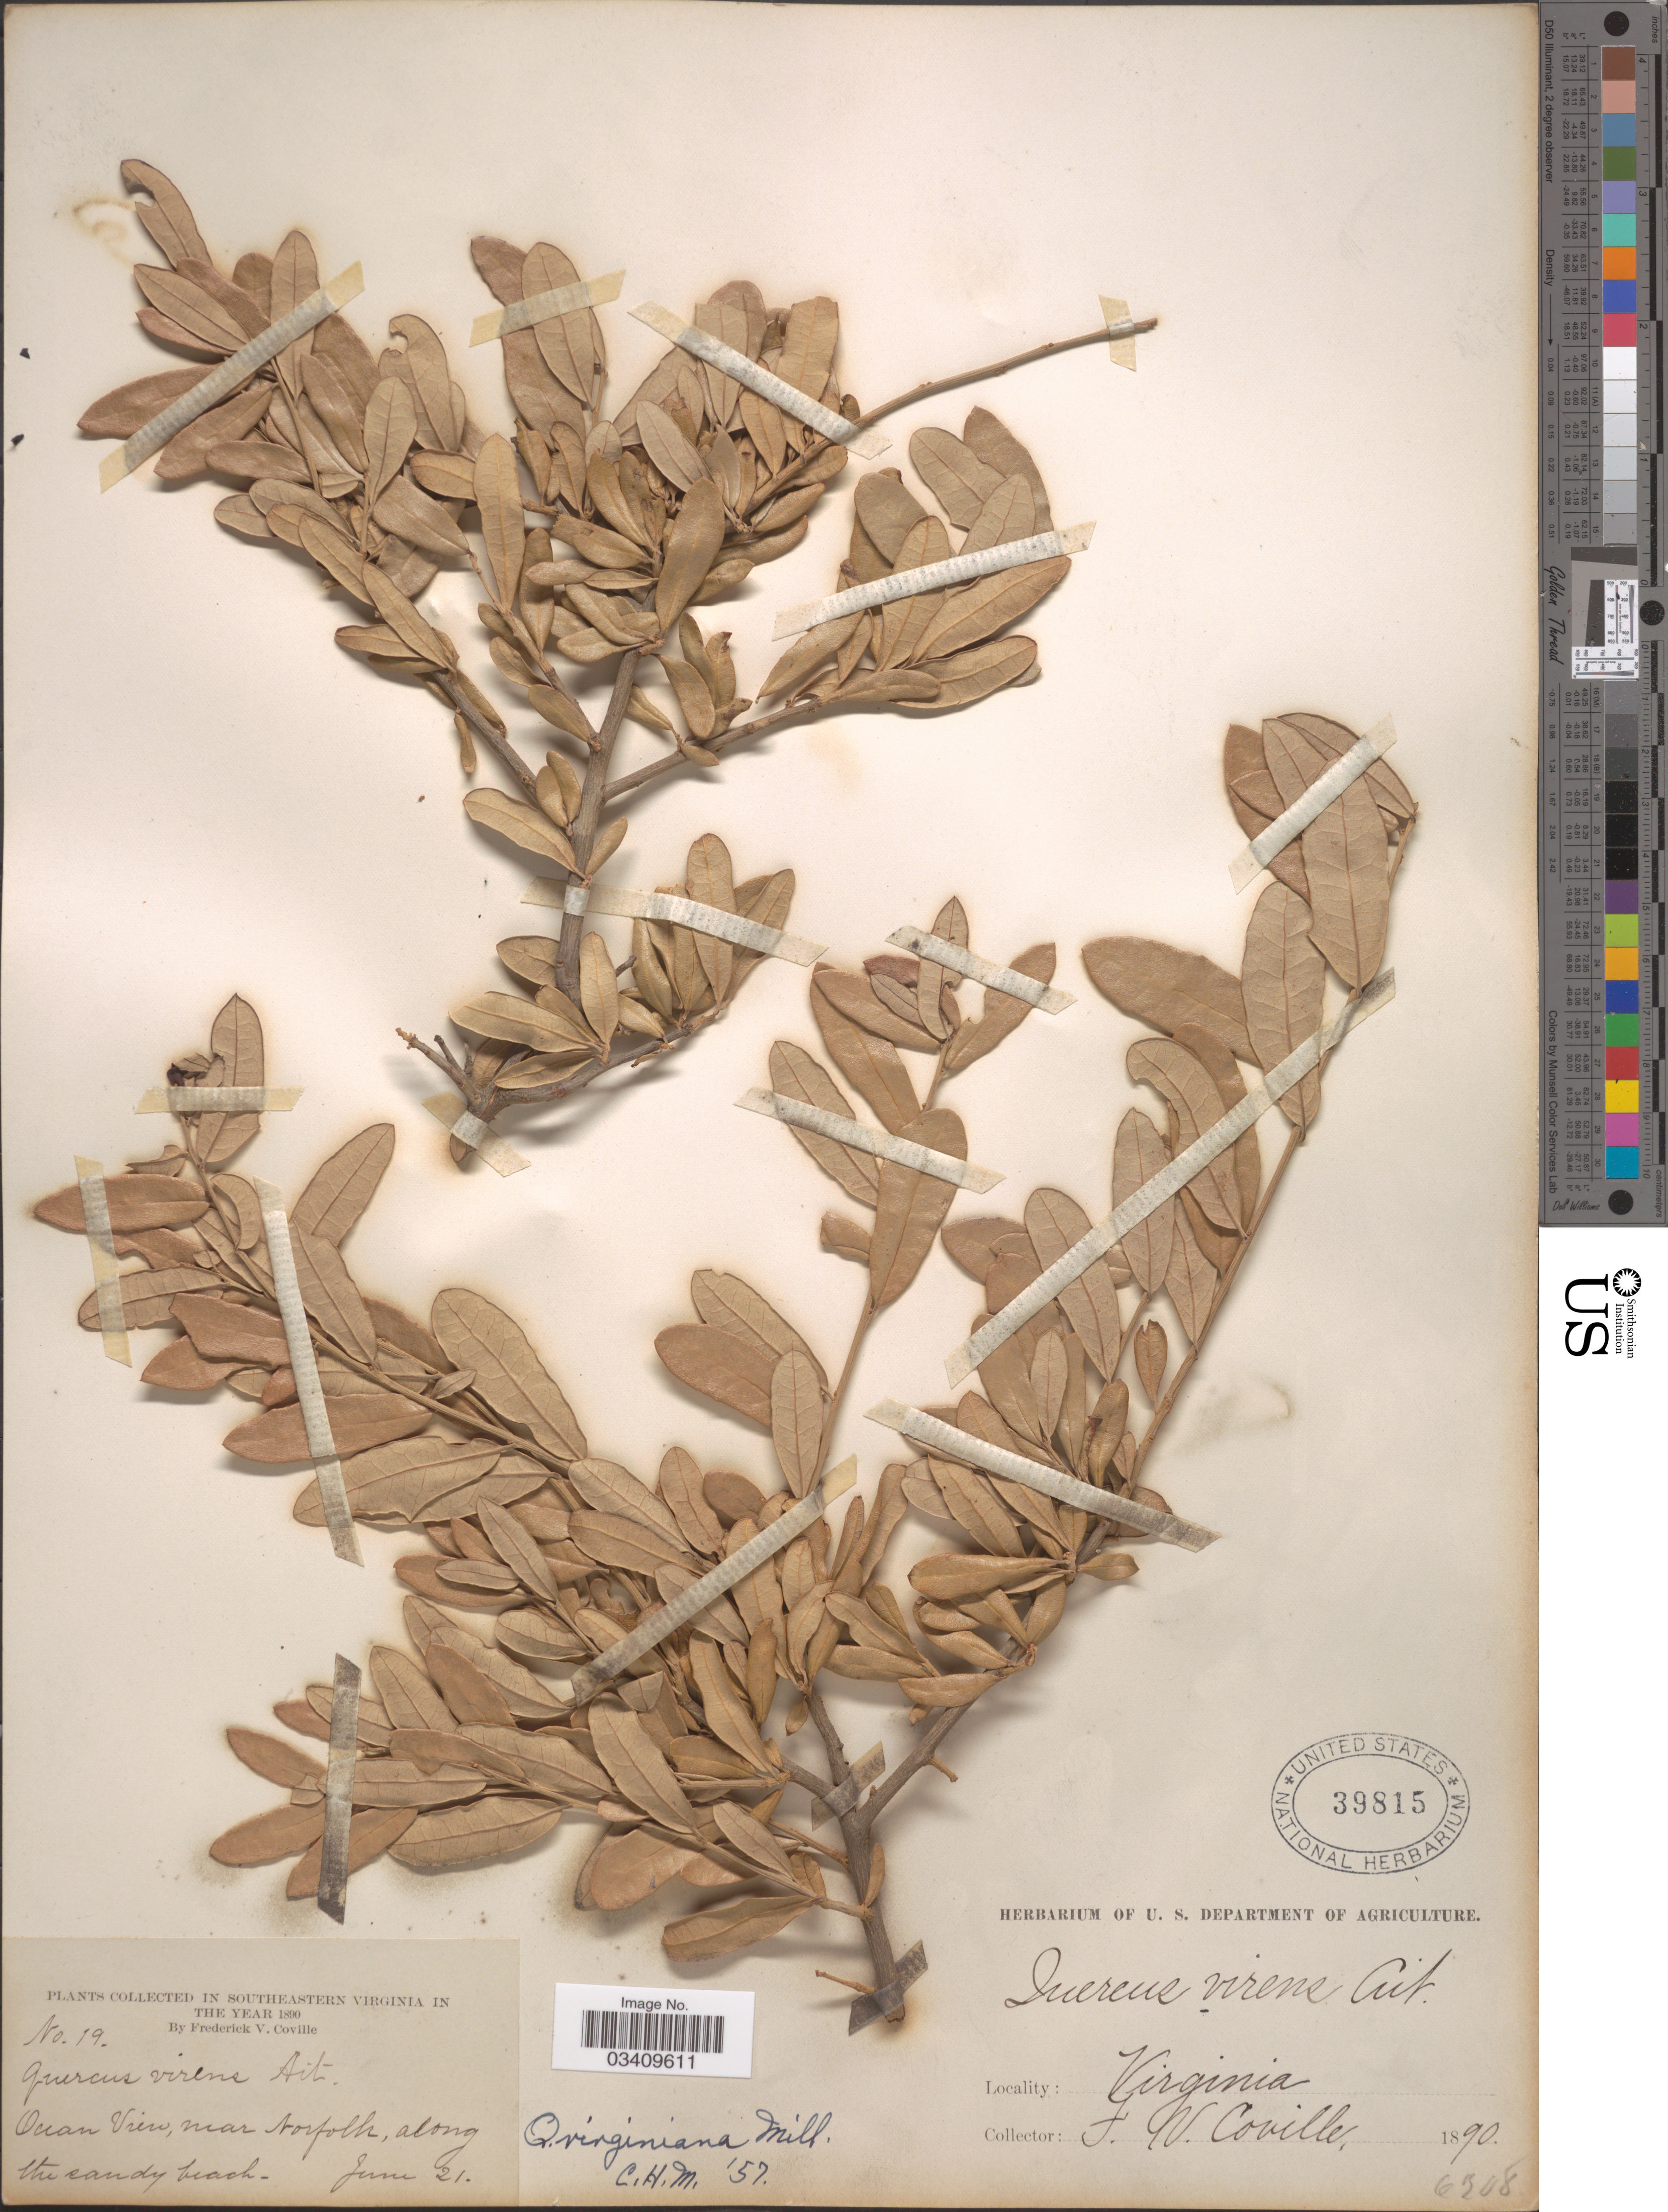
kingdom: Plantae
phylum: Tracheophyta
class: Magnoliopsida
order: Fagales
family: Fagaceae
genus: Quercus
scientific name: Quercus virginiana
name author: Mill.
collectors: F. V. Coville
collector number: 19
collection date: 1890-06-21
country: United States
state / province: Virginia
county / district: City of Norfolk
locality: Southeastern Virginia. Ocean View, near Norfolk, along the sandy beach.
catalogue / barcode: US 39815